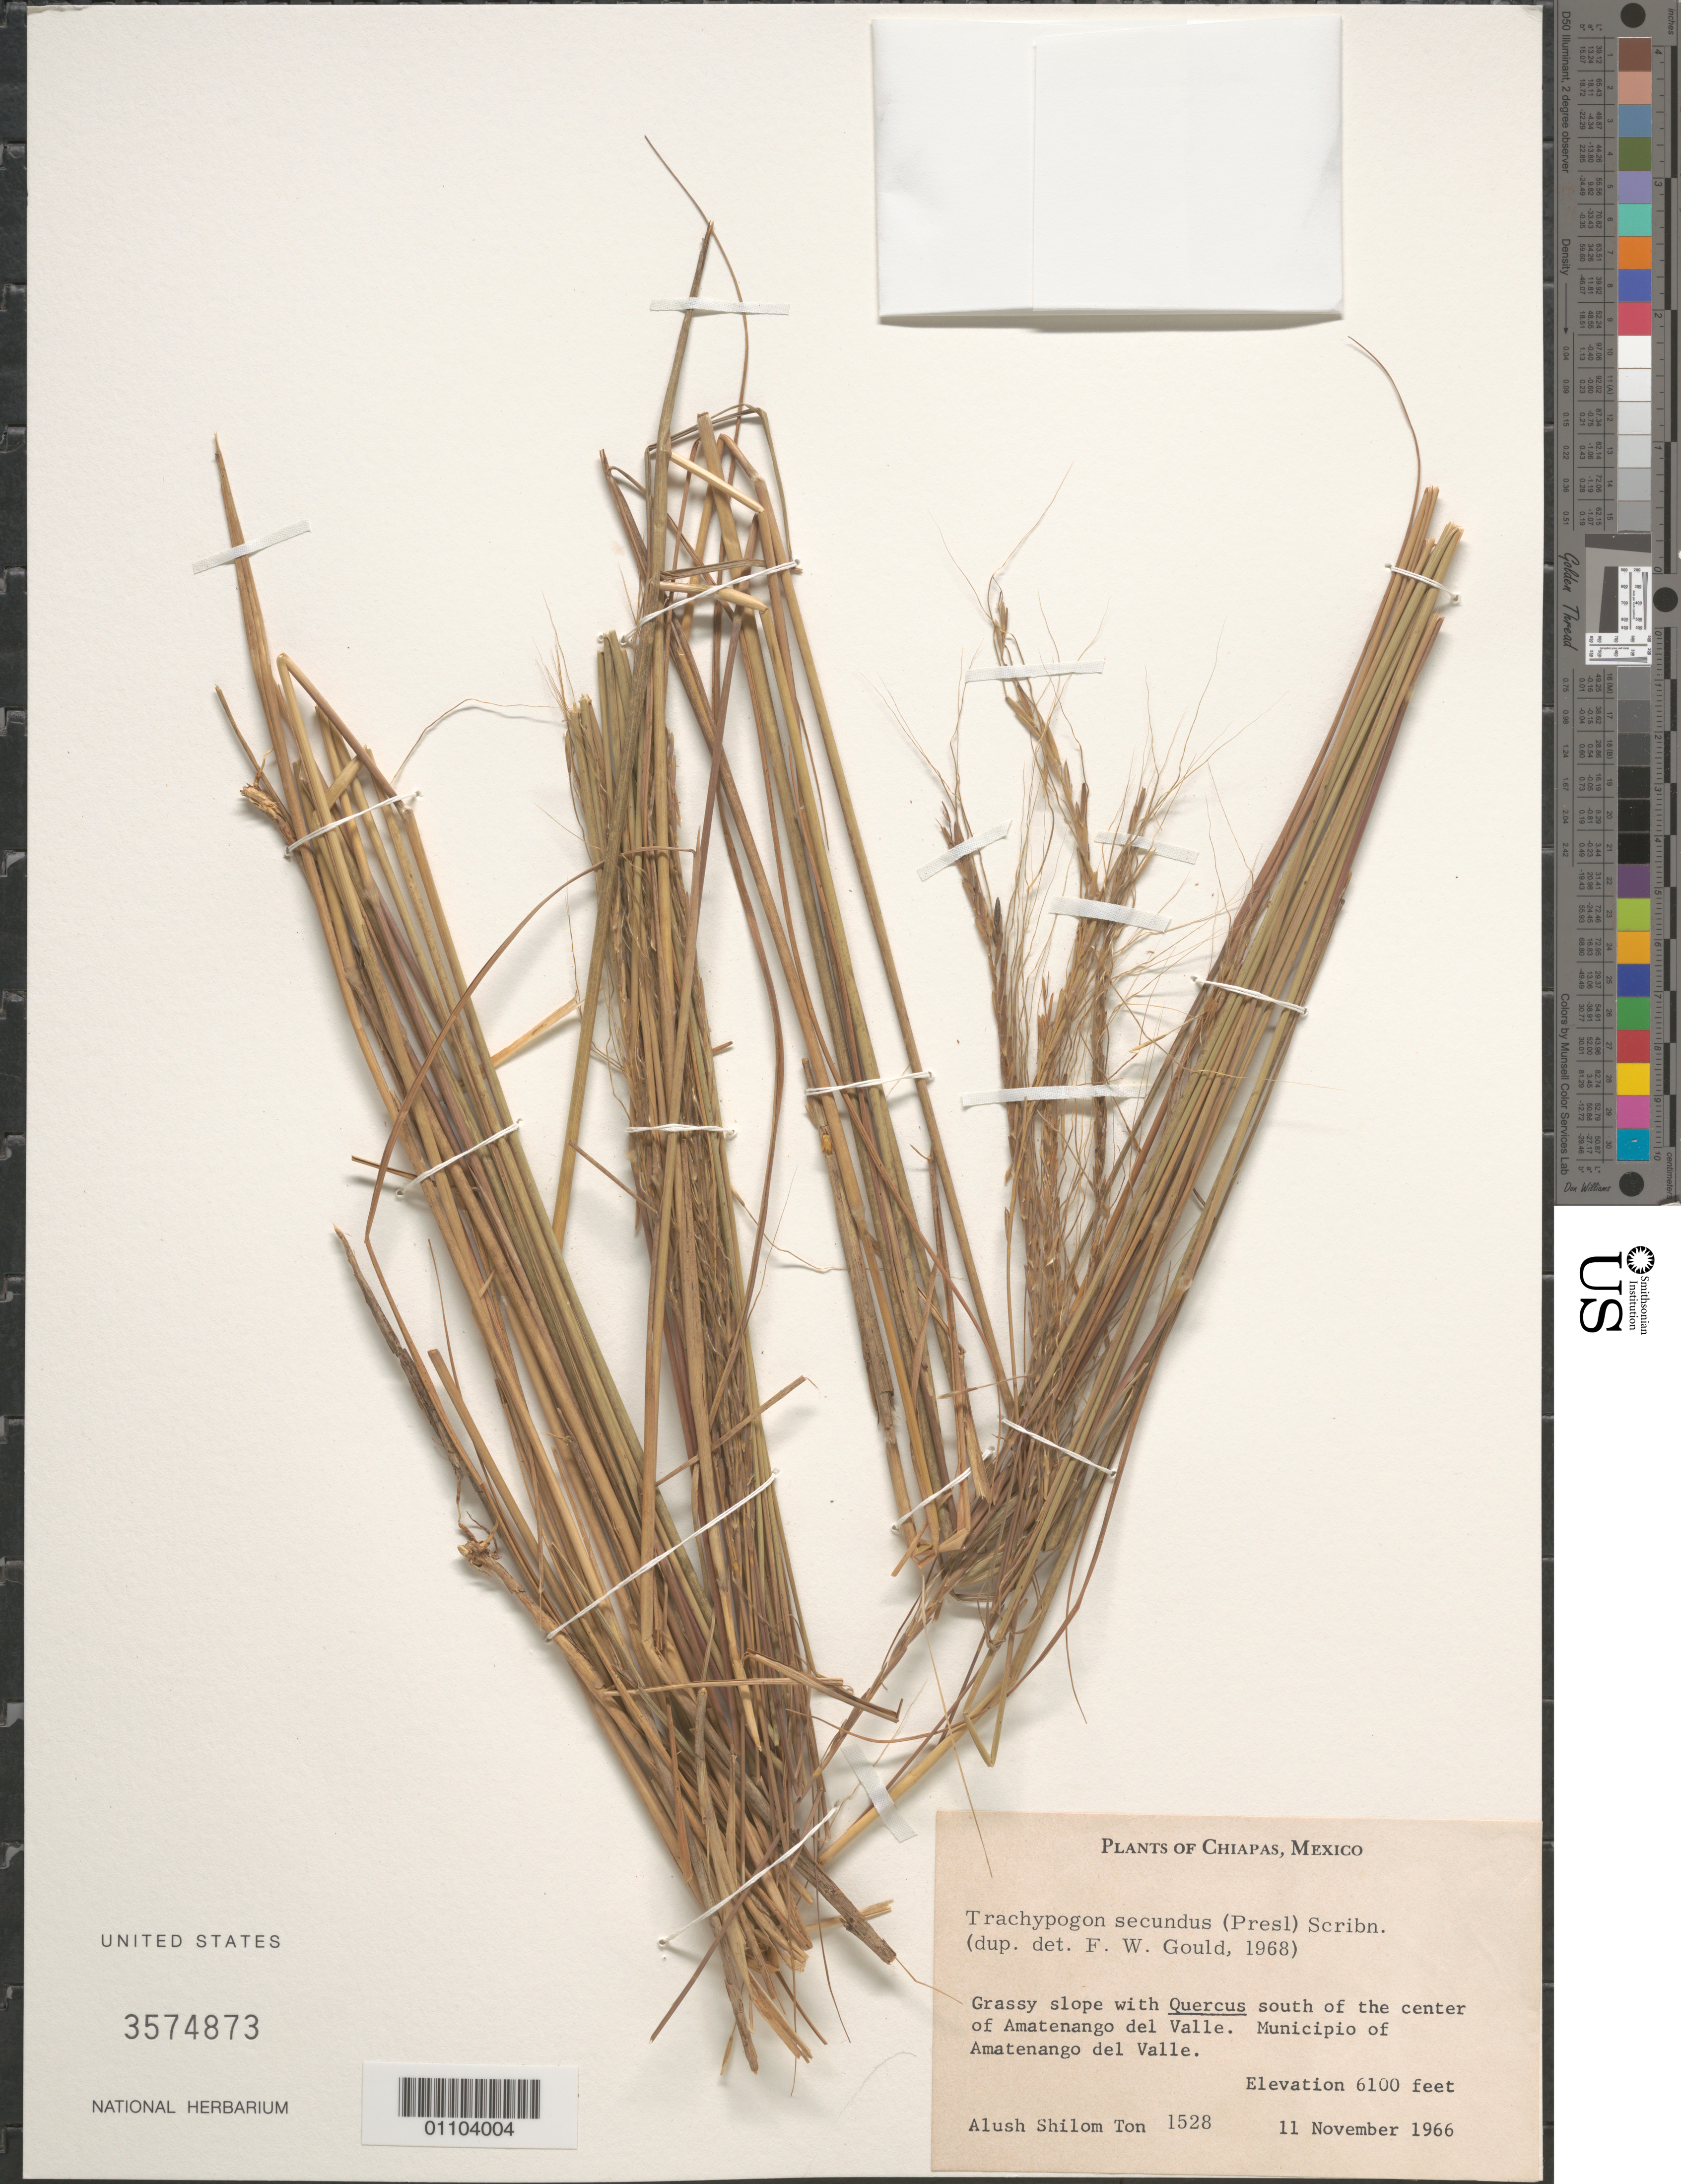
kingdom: Plantae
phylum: Tracheophyta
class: Liliopsida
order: Poales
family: Poaceae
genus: Trachypogon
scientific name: Trachypogon secundus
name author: (J. Presl) Scribn.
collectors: A. S. Ton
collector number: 1528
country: Mexico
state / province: Chiapas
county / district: Amatenango del Valle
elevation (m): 1859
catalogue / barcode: US 3574873